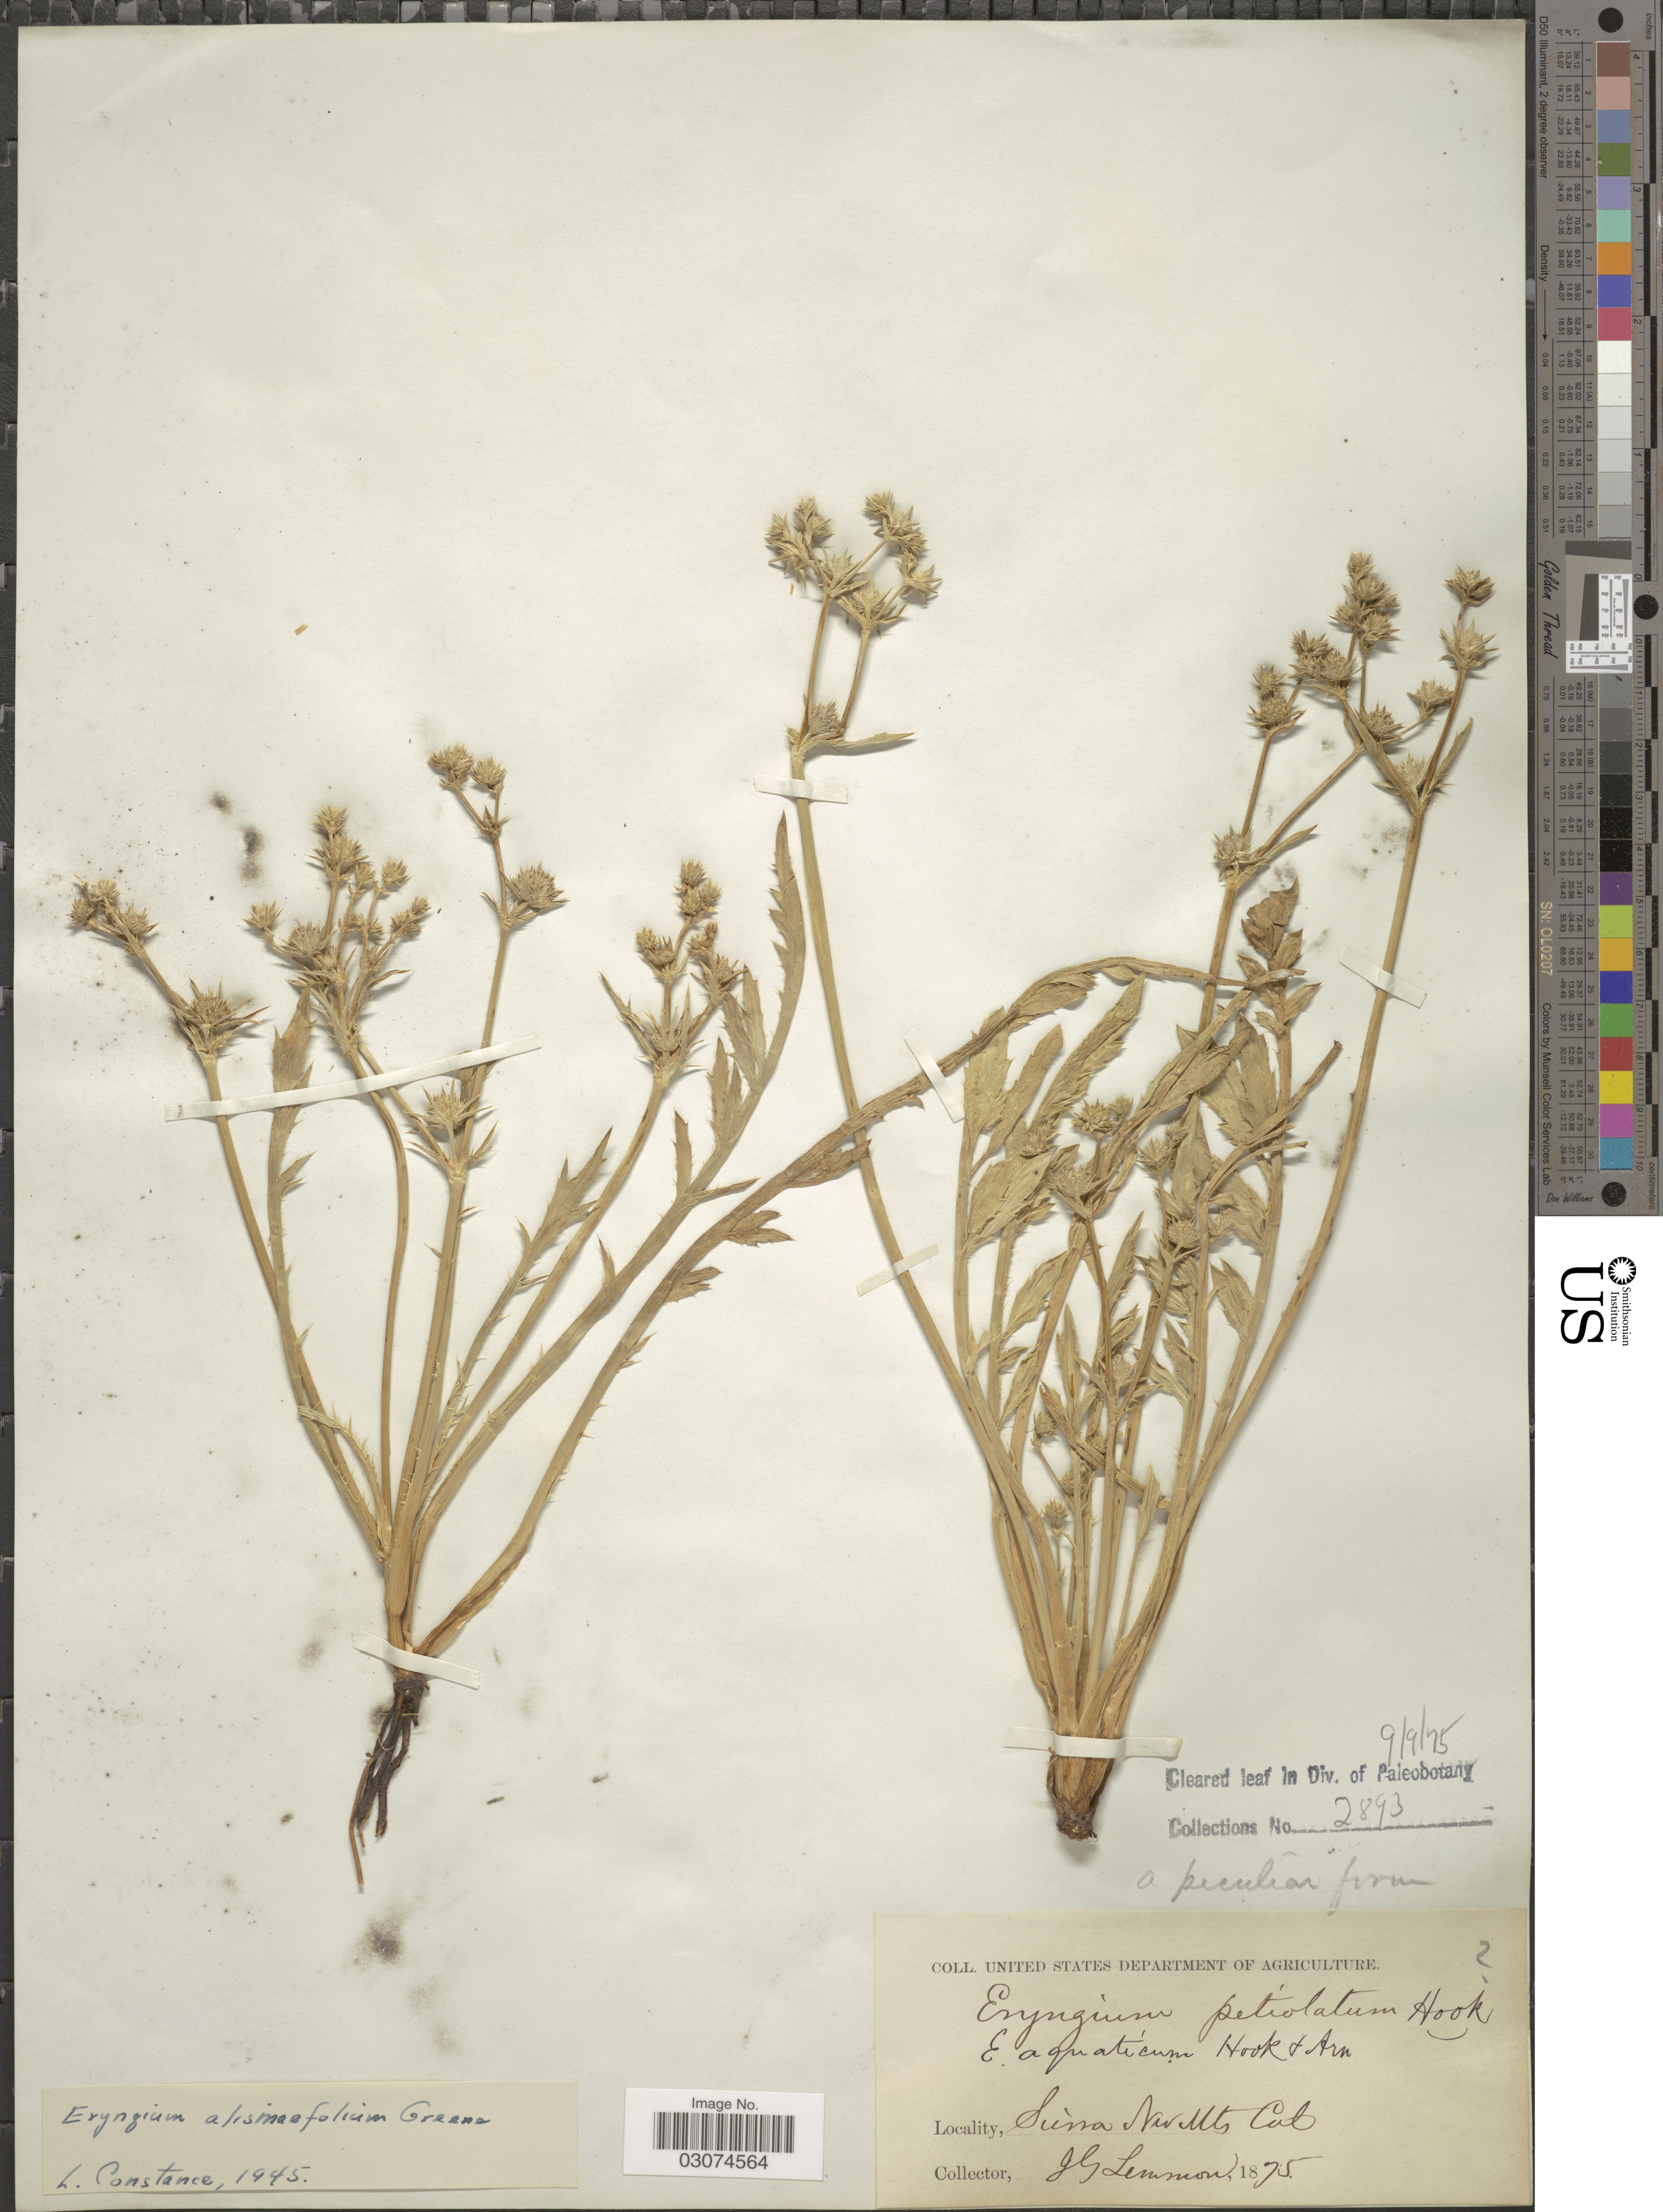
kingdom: Plantae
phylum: Tracheophyta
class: Magnoliopsida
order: Apiales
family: Apiaceae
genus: Eryngium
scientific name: Eryngium alismifolium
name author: Greene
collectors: J. Lemmon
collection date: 1875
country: United States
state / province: California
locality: Sierra Nev Mts.